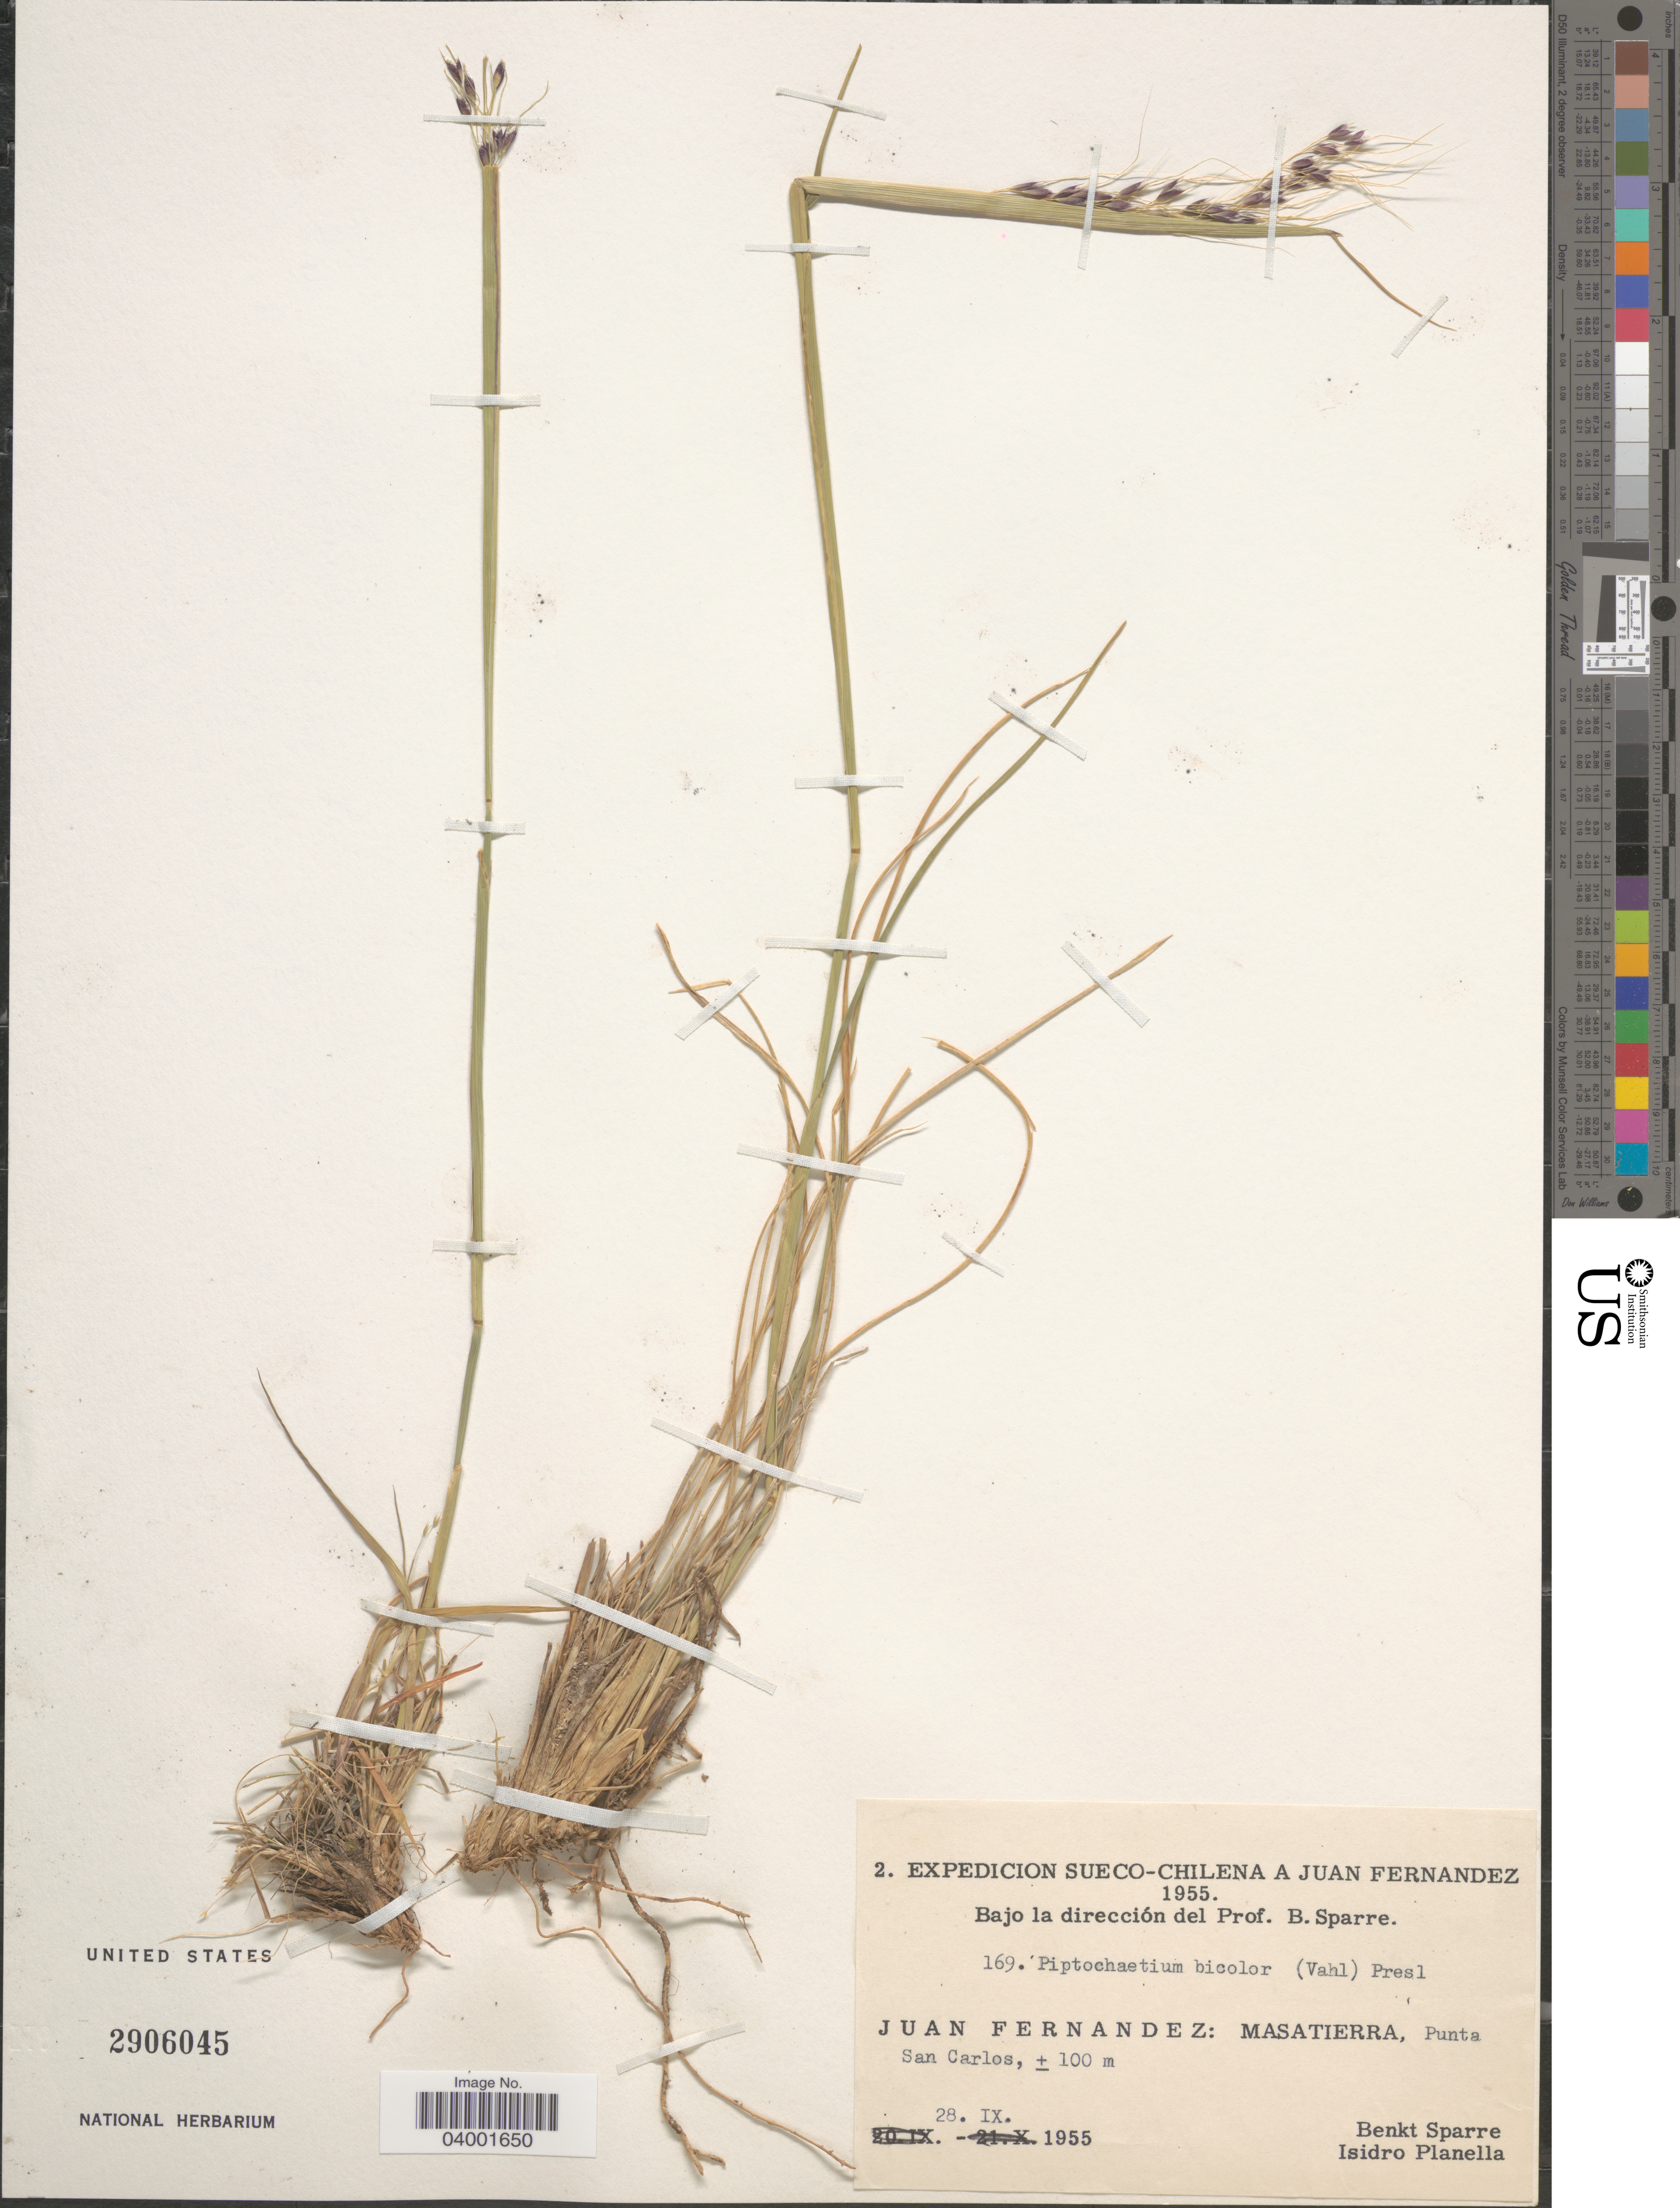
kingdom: Plantae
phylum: Tracheophyta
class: Liliopsida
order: Poales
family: Poaceae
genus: Piptochaetium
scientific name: Piptochaetium bicolor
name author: (Vahl) É. Desv.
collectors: B. Sparre & I. Planella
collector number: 169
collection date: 1955-09-28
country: Chile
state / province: Valparaíso (V)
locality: Juan Fernandez: Masatierra, Punta San Carlos.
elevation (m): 100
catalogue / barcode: US 2906045